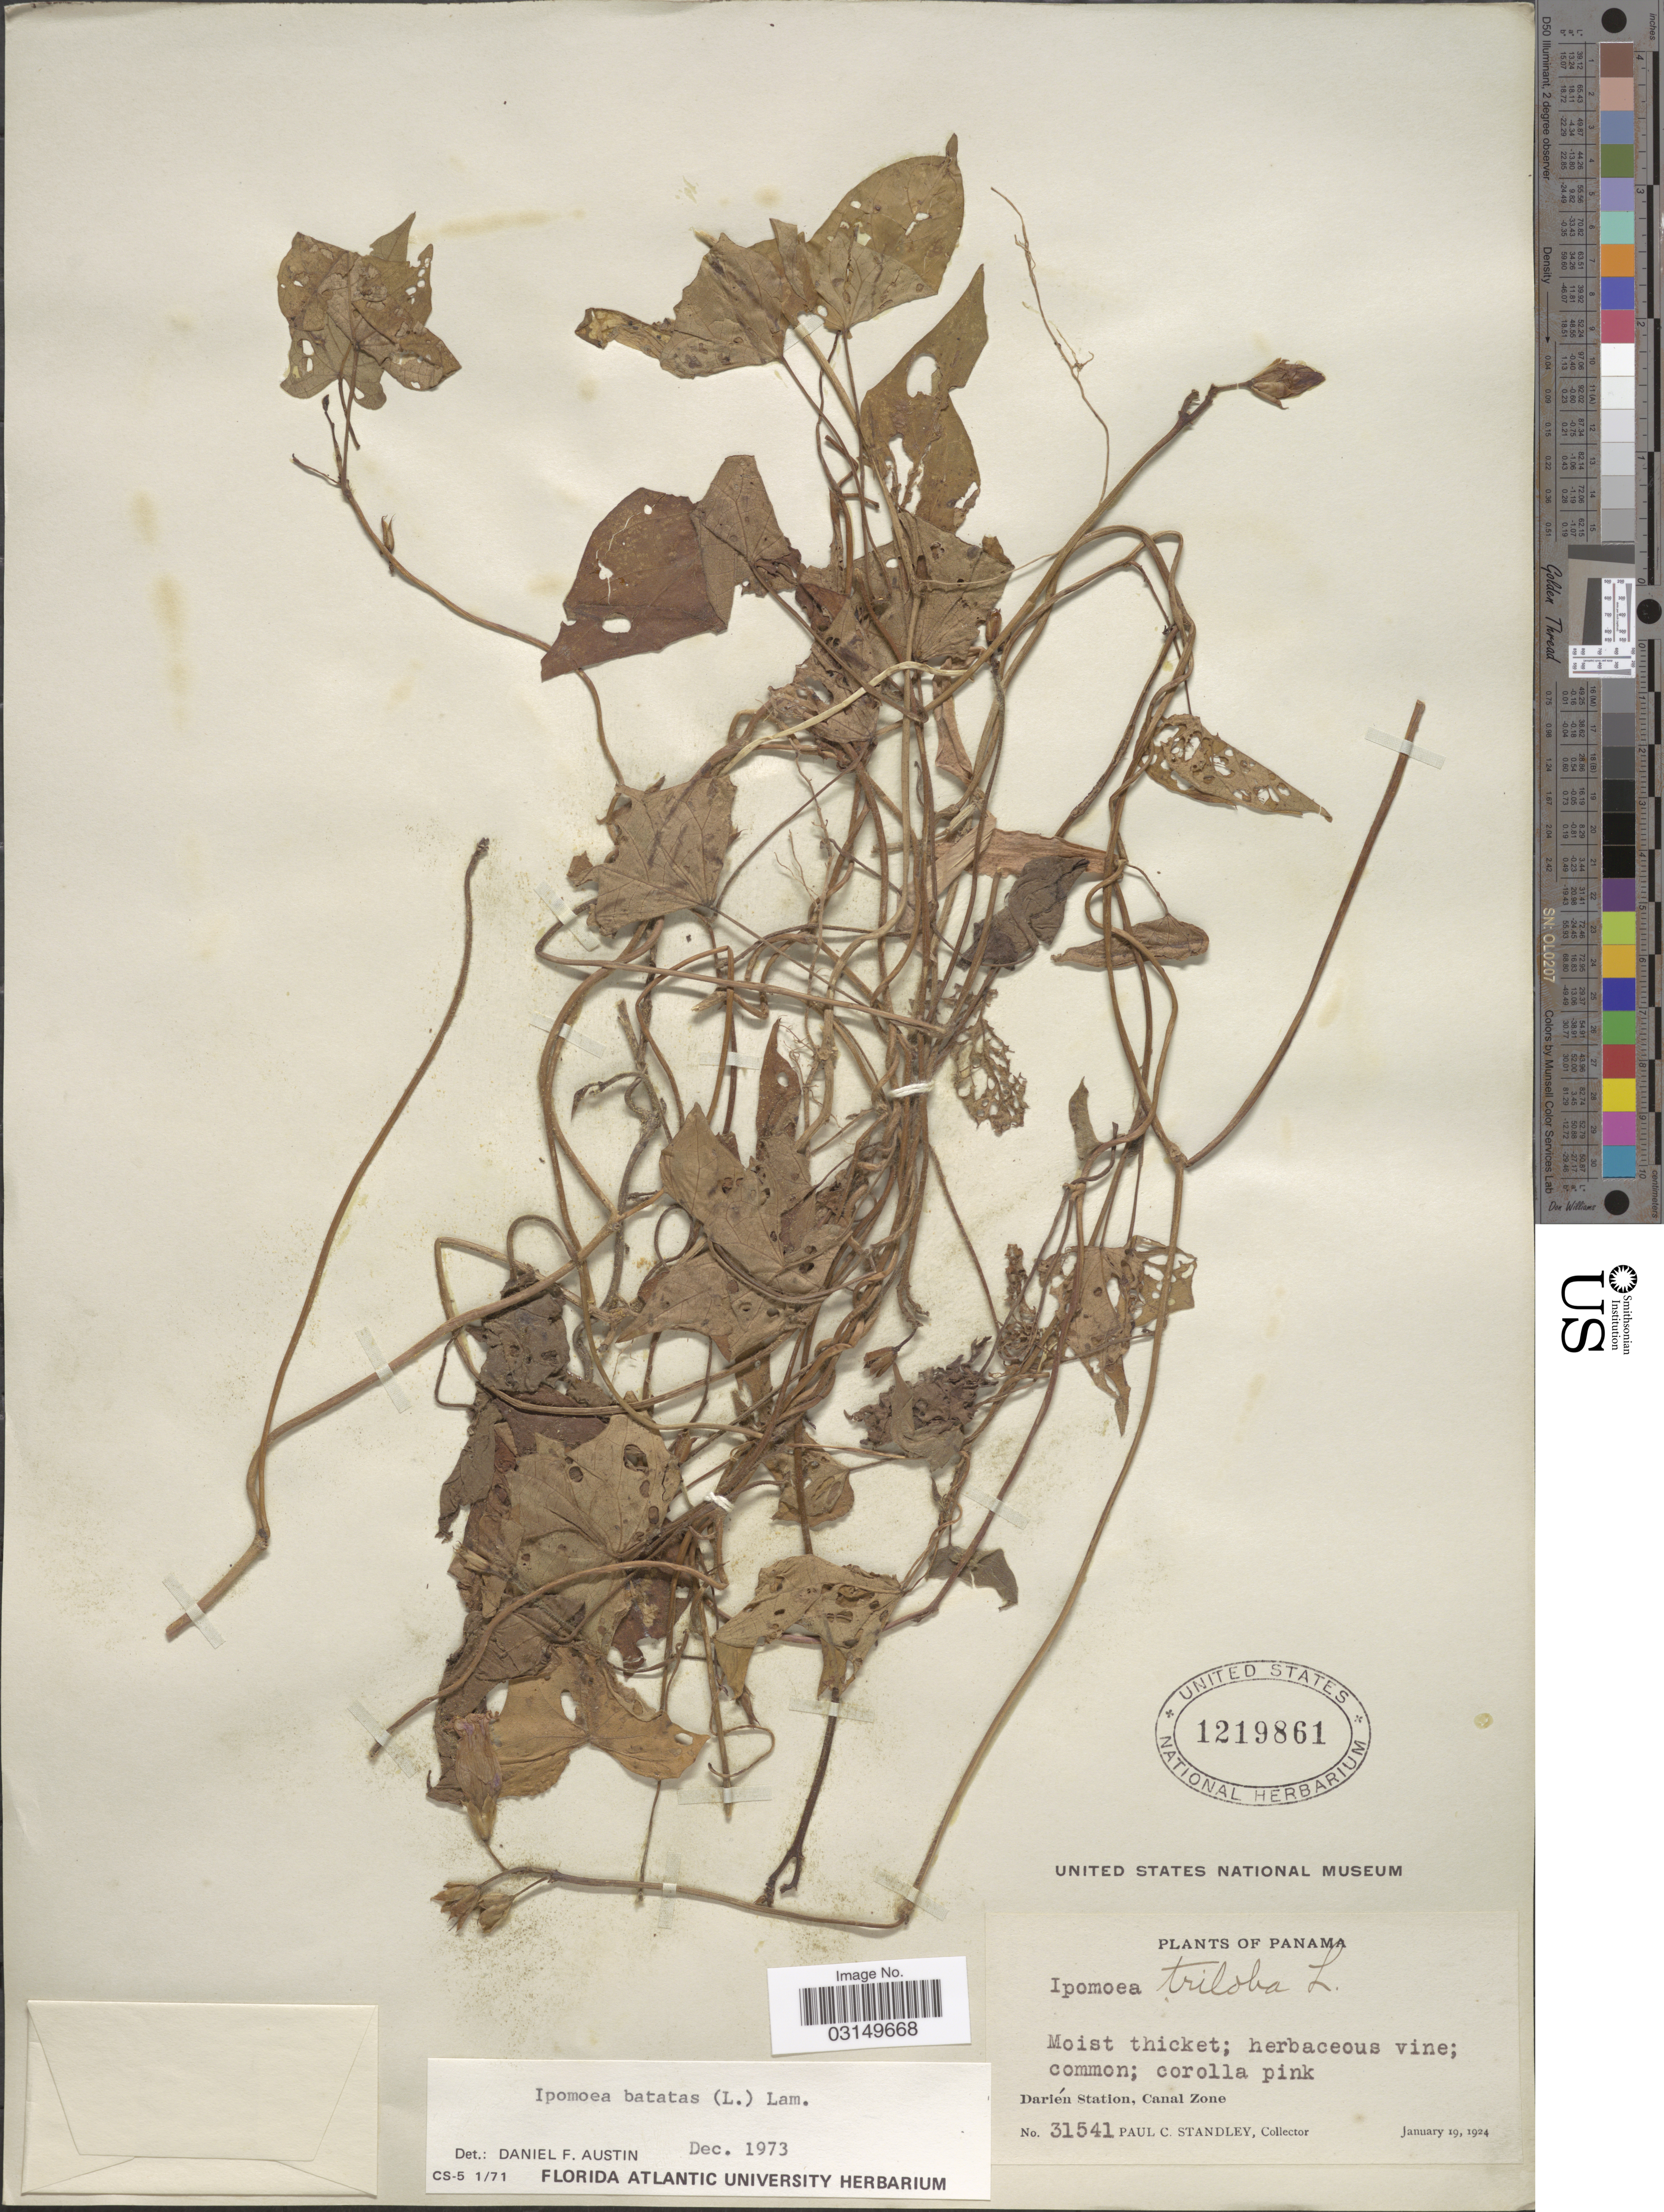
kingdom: Plantae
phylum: Tracheophyta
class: Magnoliopsida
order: Solanales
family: Convolvulaceae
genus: Ipomoea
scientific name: Ipomoea batatas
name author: (L.) Lam.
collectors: P. C. Standley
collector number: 31541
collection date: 1924-01-19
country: Panama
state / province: Colón / Panamá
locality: Darién Station, Canal Zone.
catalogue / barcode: US 1219861